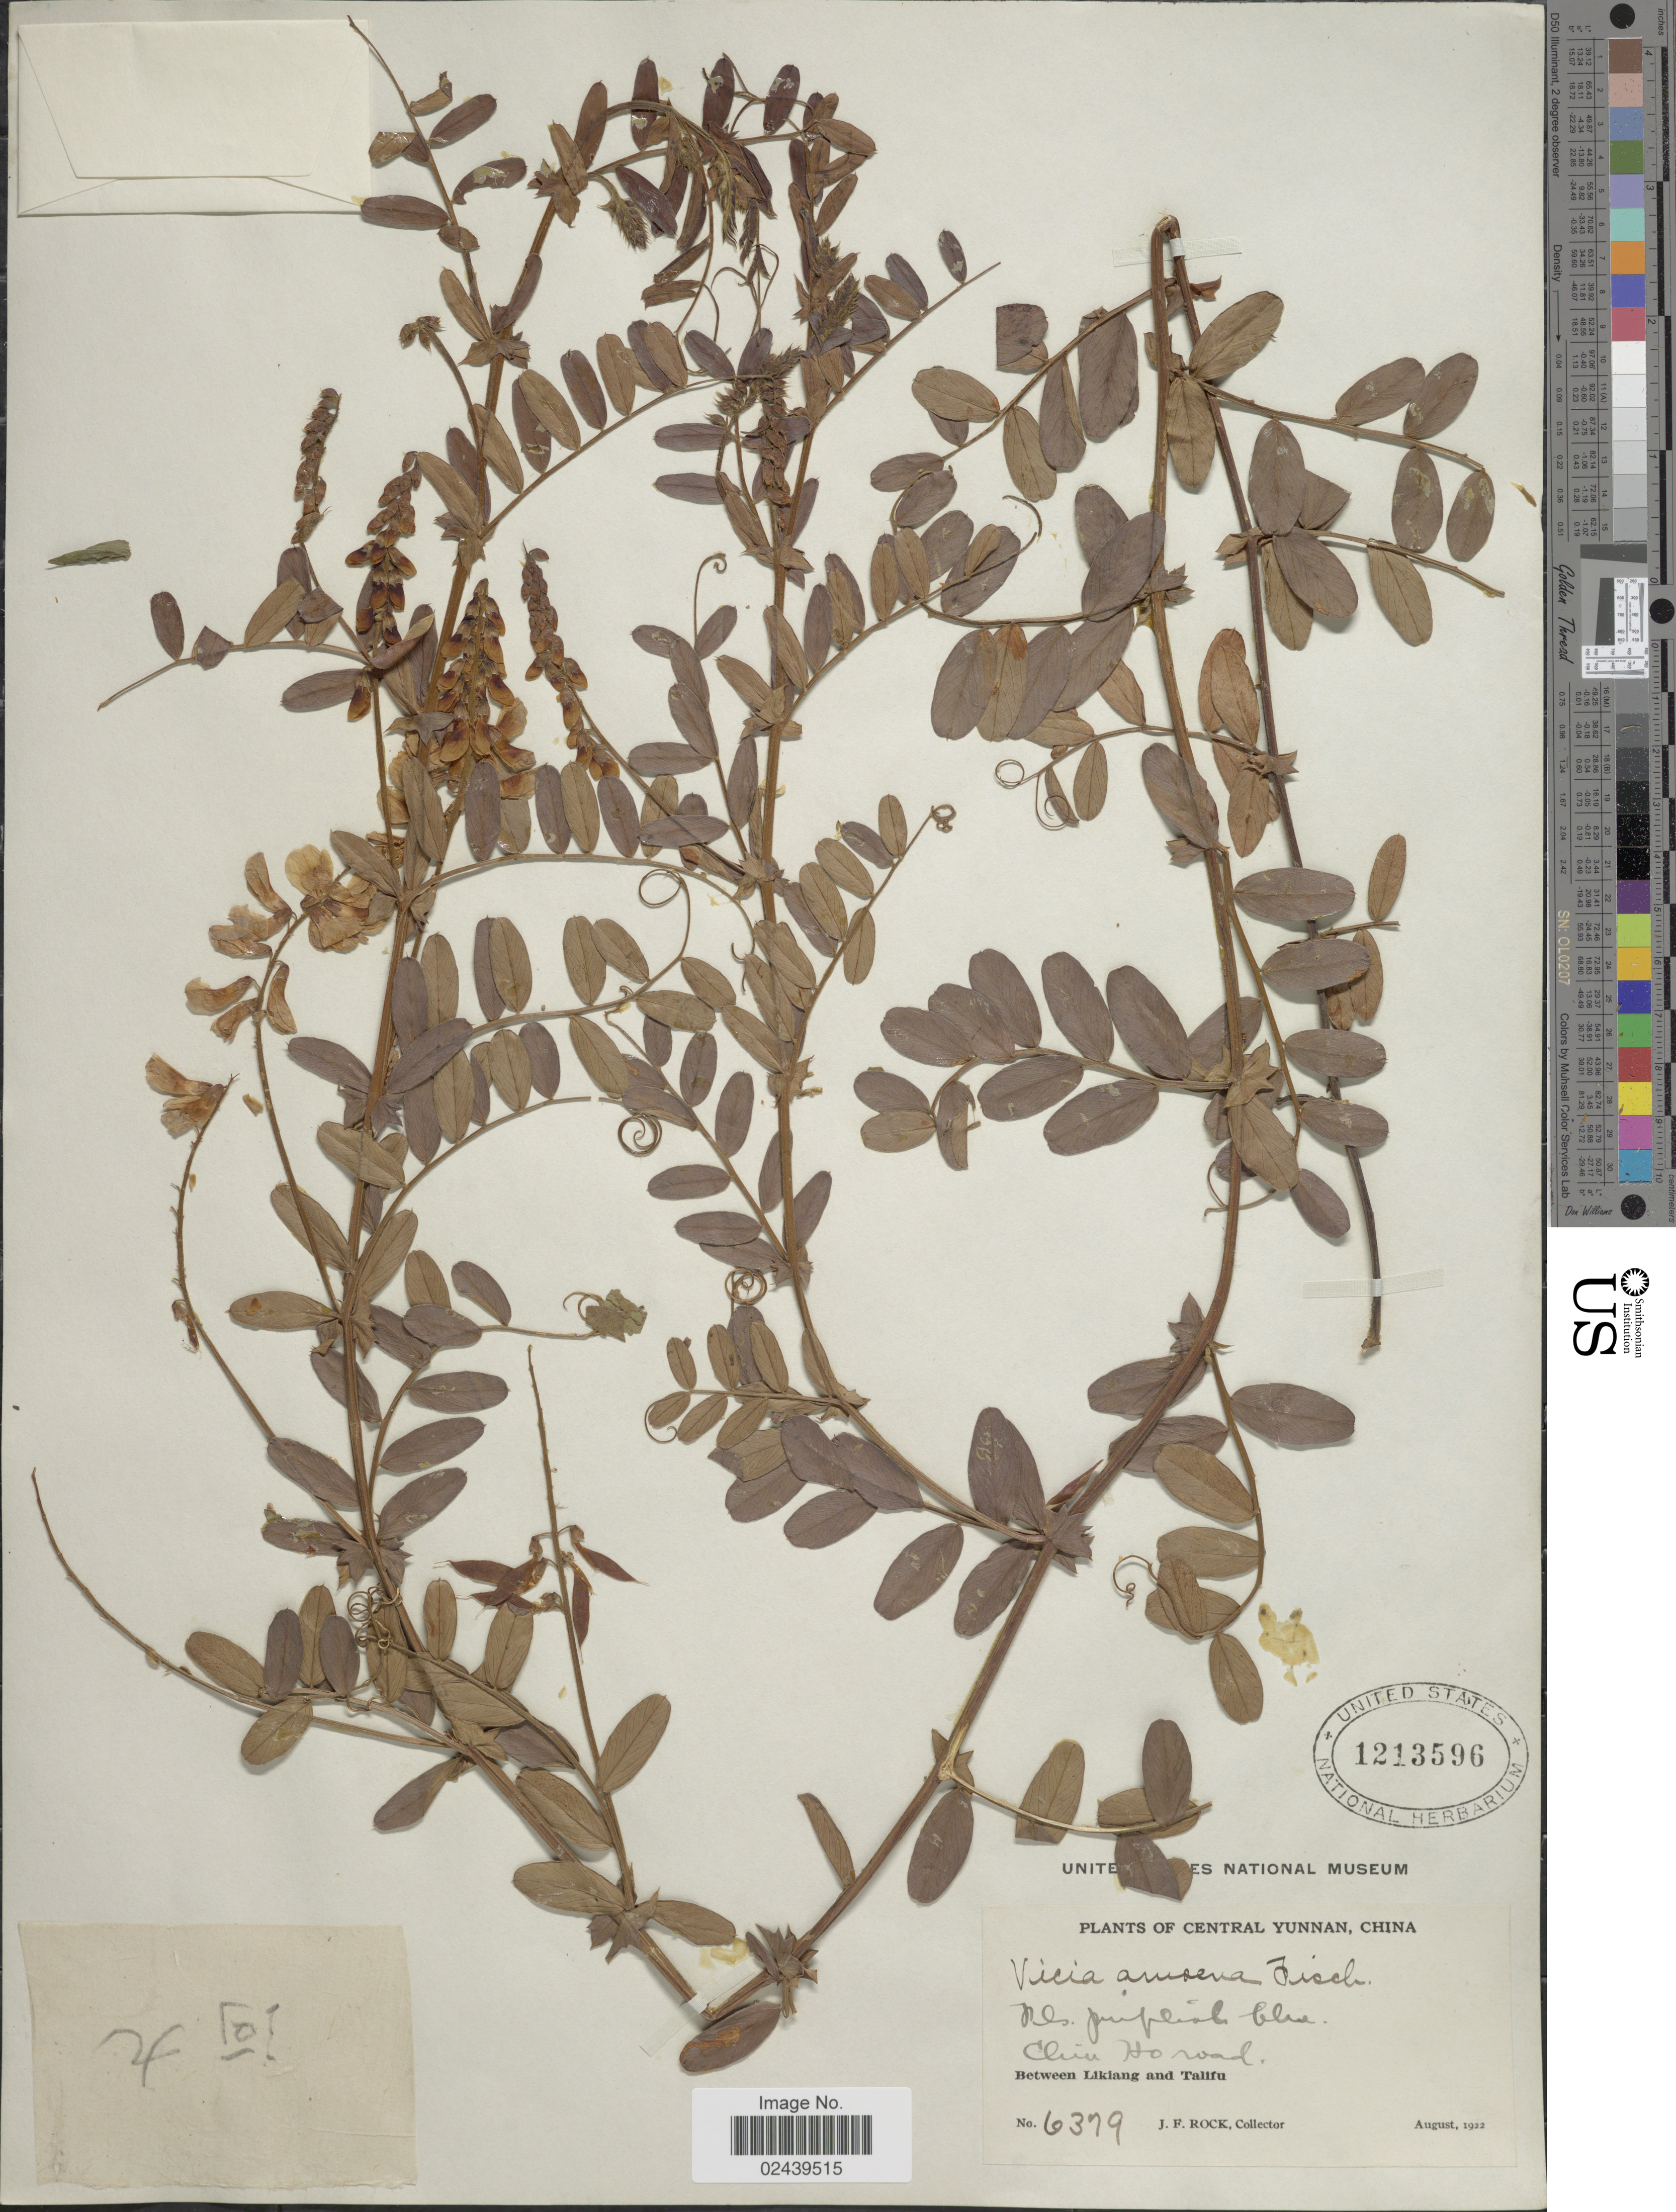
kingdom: Plantae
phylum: Tracheophyta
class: Magnoliopsida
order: Fabales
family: Fabaceae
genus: Vicia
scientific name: Vicia amoena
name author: Fisch. ex Ser.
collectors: J. Rock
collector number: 6379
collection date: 1922-08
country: China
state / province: Yunnan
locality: Central Yunnan, China, Between Likiang and Talifu, Chin Ho road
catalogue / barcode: US 1213596